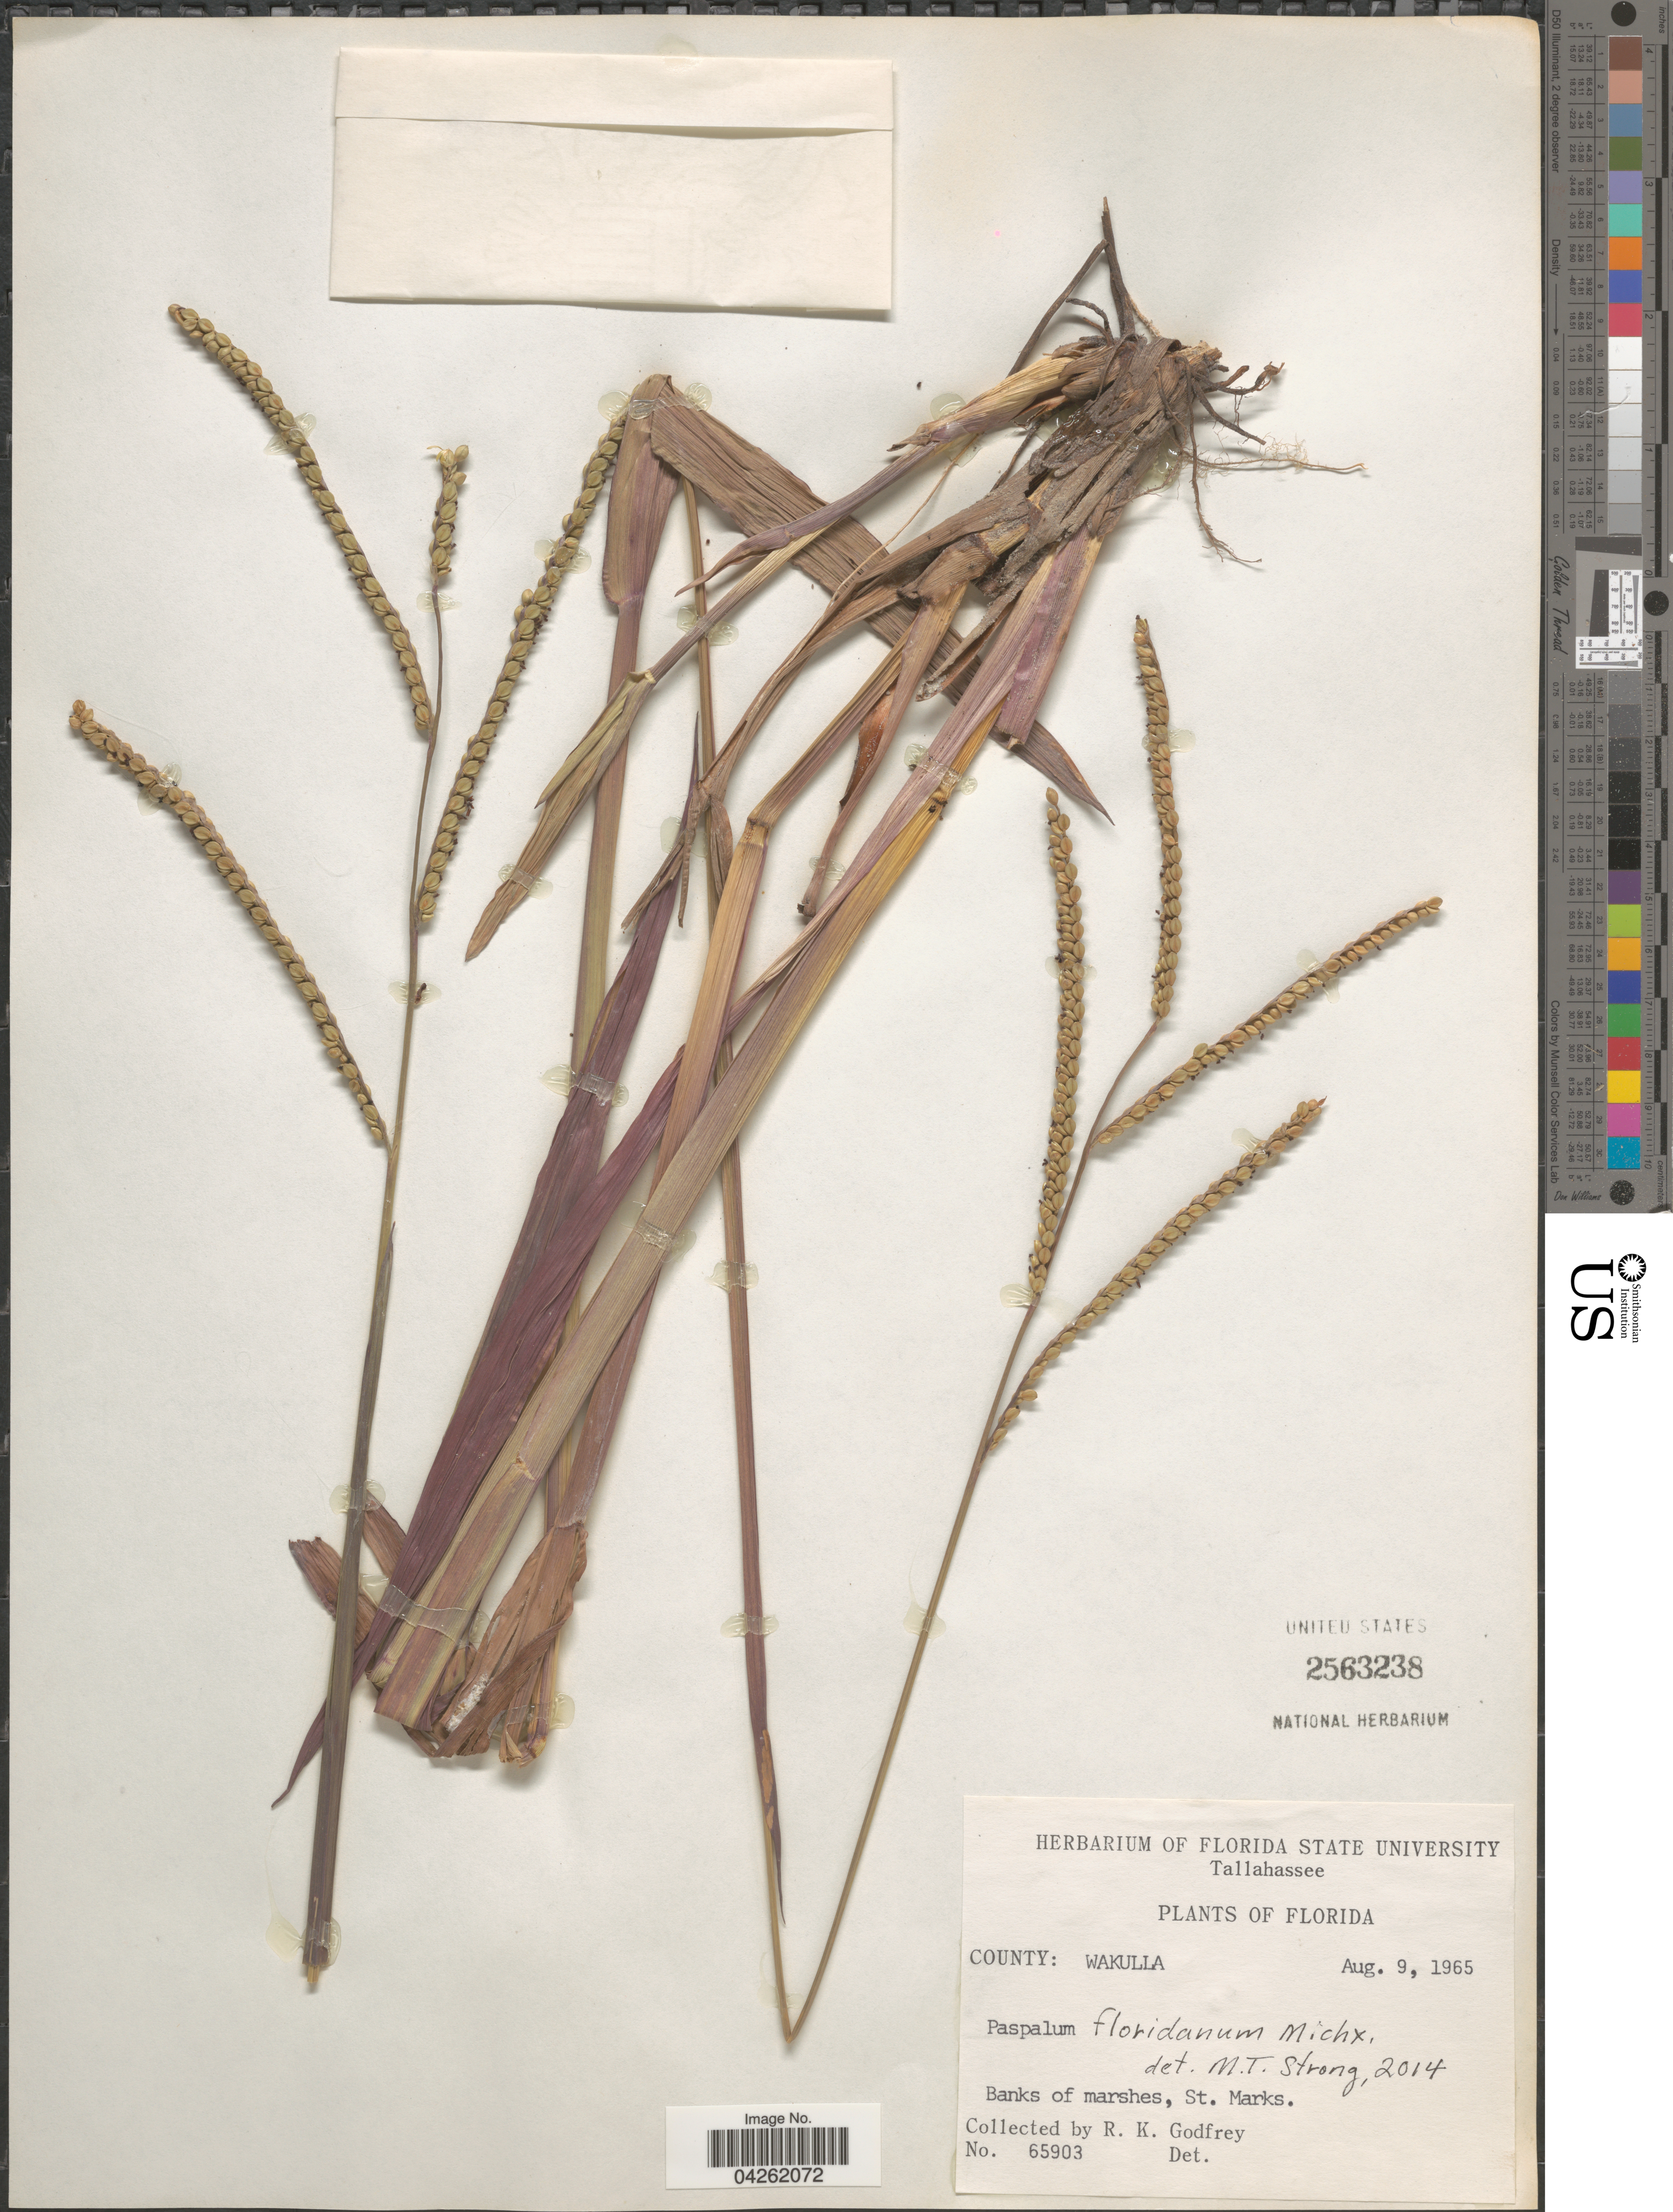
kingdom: Plantae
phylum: Tracheophyta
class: Liliopsida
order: Poales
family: Poaceae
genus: Paspalum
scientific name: Paspalum floridanum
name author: Michx.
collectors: R. K. Godfrey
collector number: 65903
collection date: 1965-08-09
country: United States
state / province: Florida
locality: County: Wakulla. Banks of marshes, St. Marks.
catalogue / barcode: US 2563238